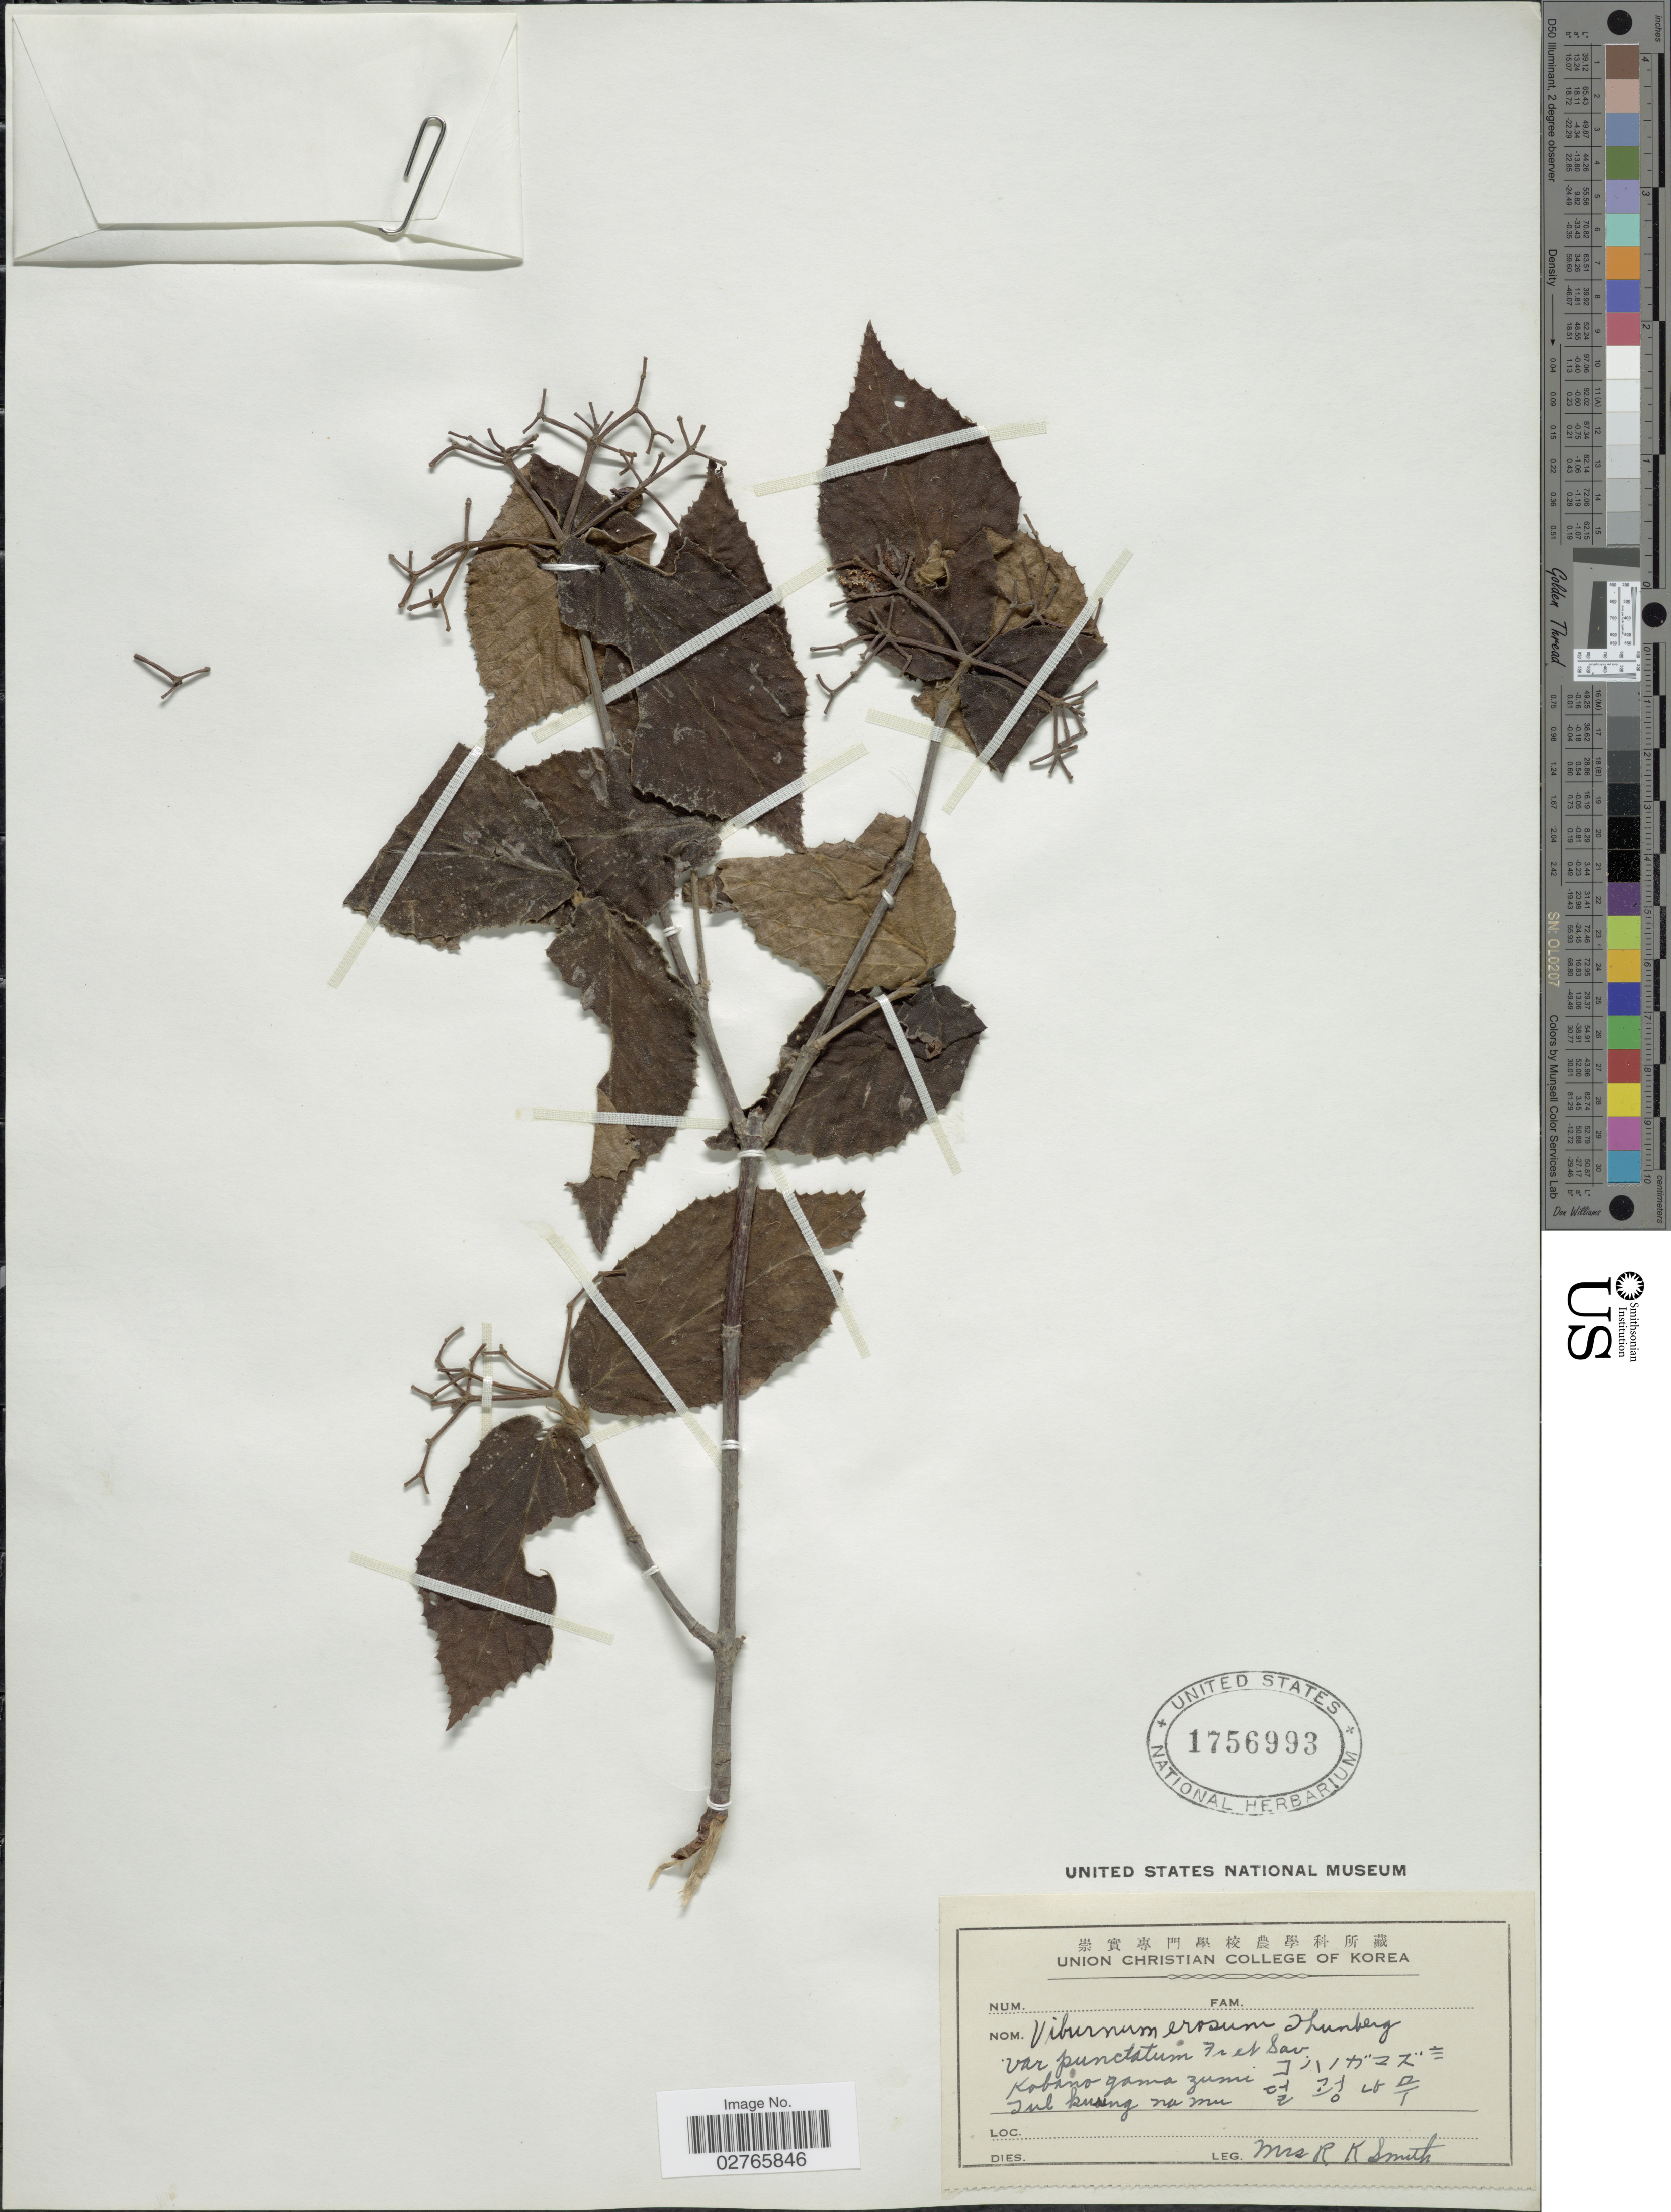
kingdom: Plantae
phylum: Tracheophyta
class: Magnoliopsida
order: Dipsacales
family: Viburnaceae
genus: Viburnum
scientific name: Viburnum erosum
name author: Thunb.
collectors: Mrs. R. K. Smith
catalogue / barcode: US 1756993